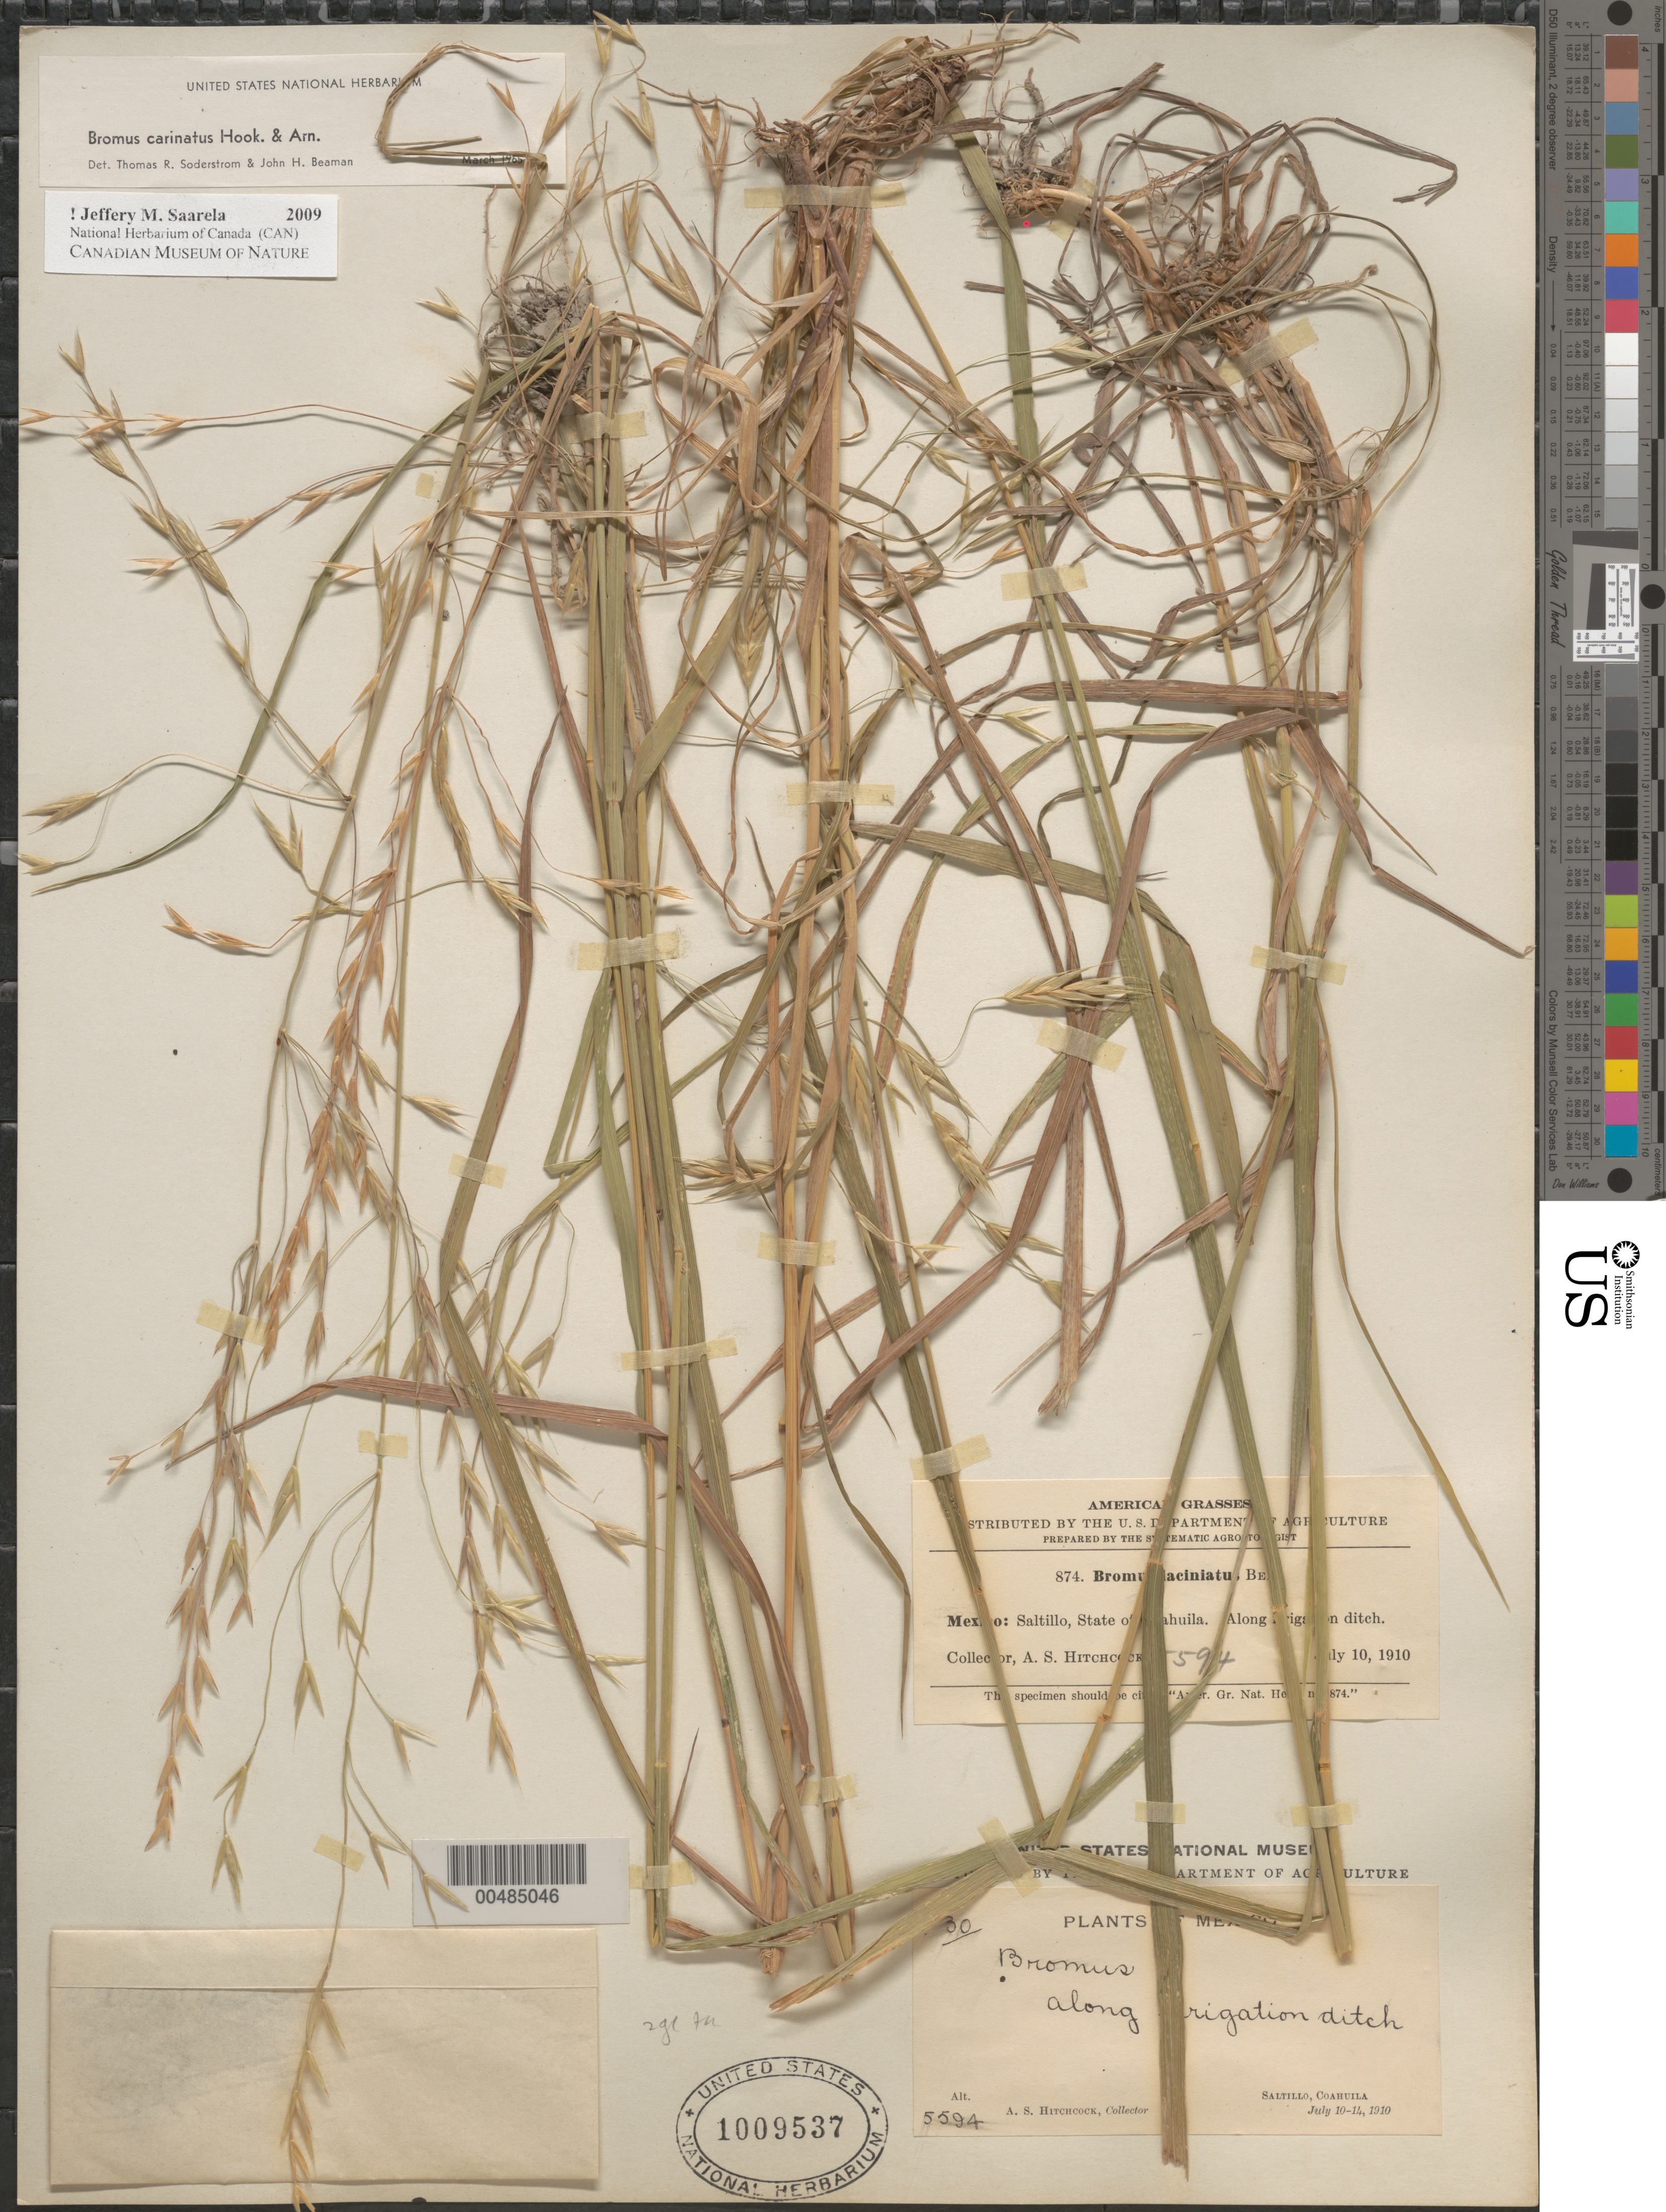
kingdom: Plantae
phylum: Tracheophyta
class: Liliopsida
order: Poales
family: Poaceae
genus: Bromus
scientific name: Bromus carinatus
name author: Hook. & Arn.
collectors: A. S. Hitchcock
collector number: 5594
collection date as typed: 10 Jul 1910 to 14 Jul 1910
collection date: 1910-07-10/1910-07-14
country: Mexico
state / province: Coahuila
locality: Saltillo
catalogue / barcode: US 1009537